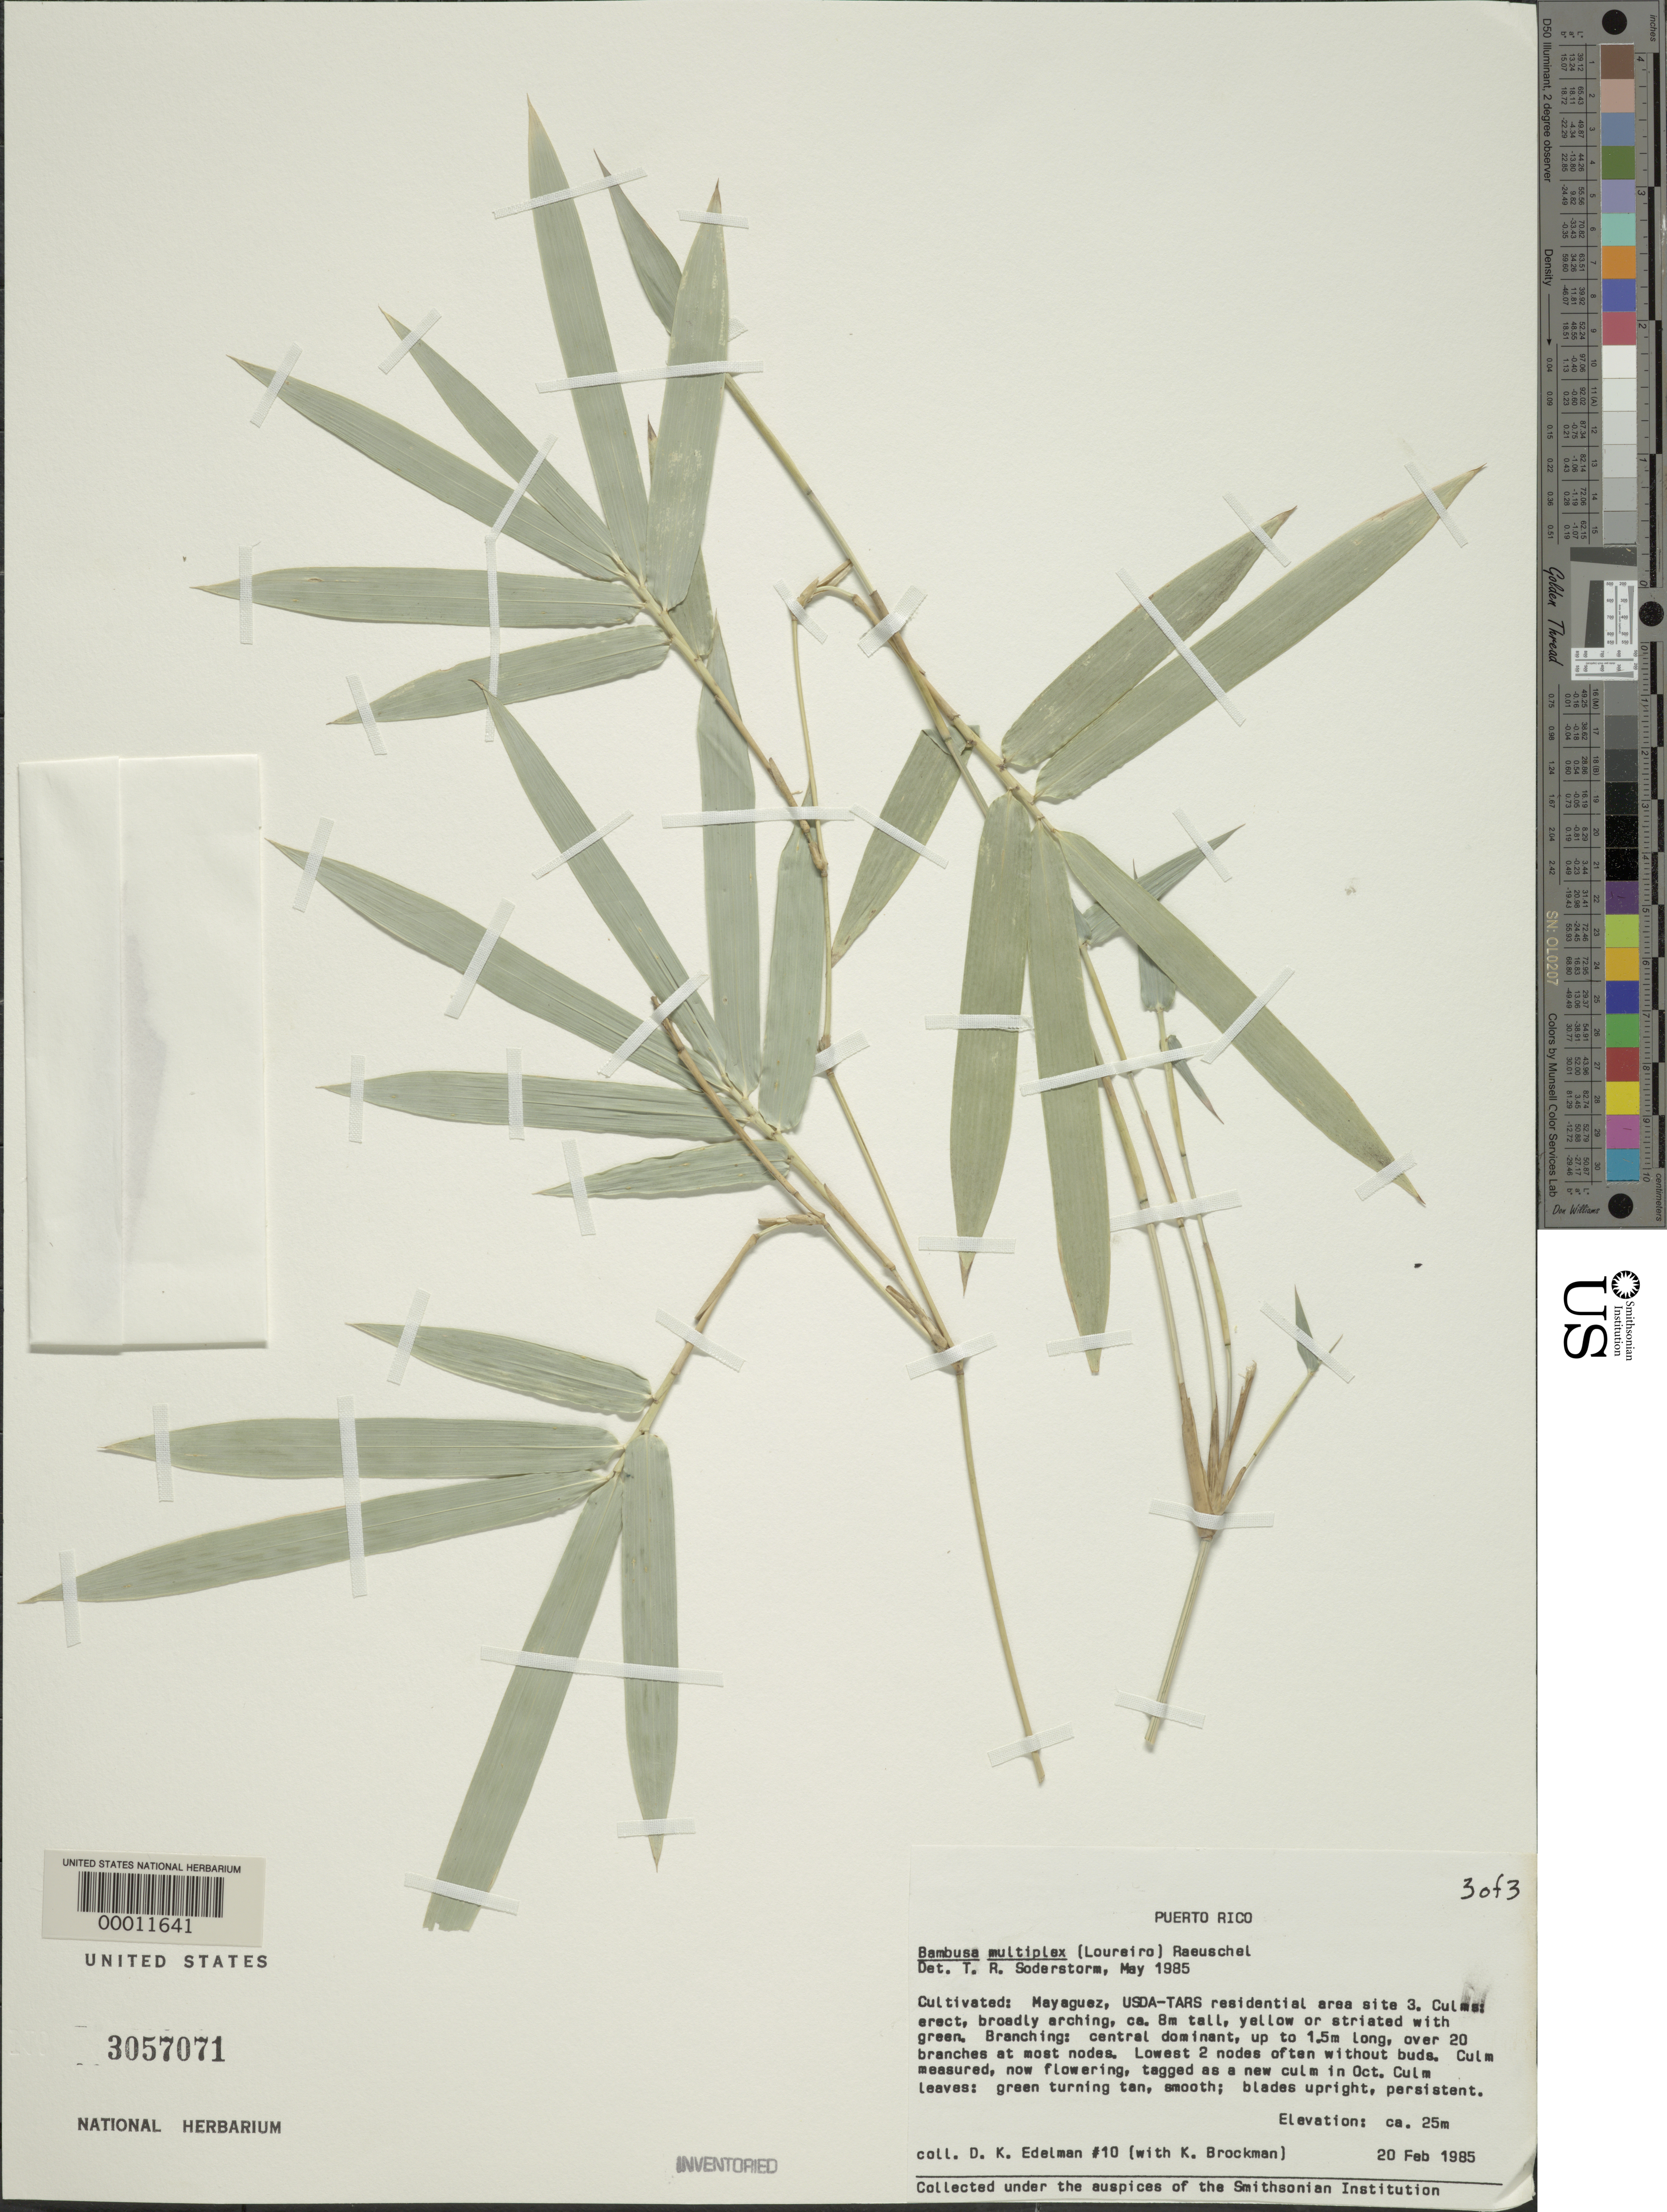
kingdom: Plantae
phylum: Tracheophyta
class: Liliopsida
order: Poales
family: Poaceae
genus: Bambusa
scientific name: Bambusa multiplex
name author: (Lour.) Raeusch. ex Schult. & Schult. f.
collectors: D. Edelman & K. Brockman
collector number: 10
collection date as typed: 20 Feb 1985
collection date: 1985-02-20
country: Puerto Rico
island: Greater Antilles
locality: Mayaguez, usda-tars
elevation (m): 25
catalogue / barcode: US 3057071